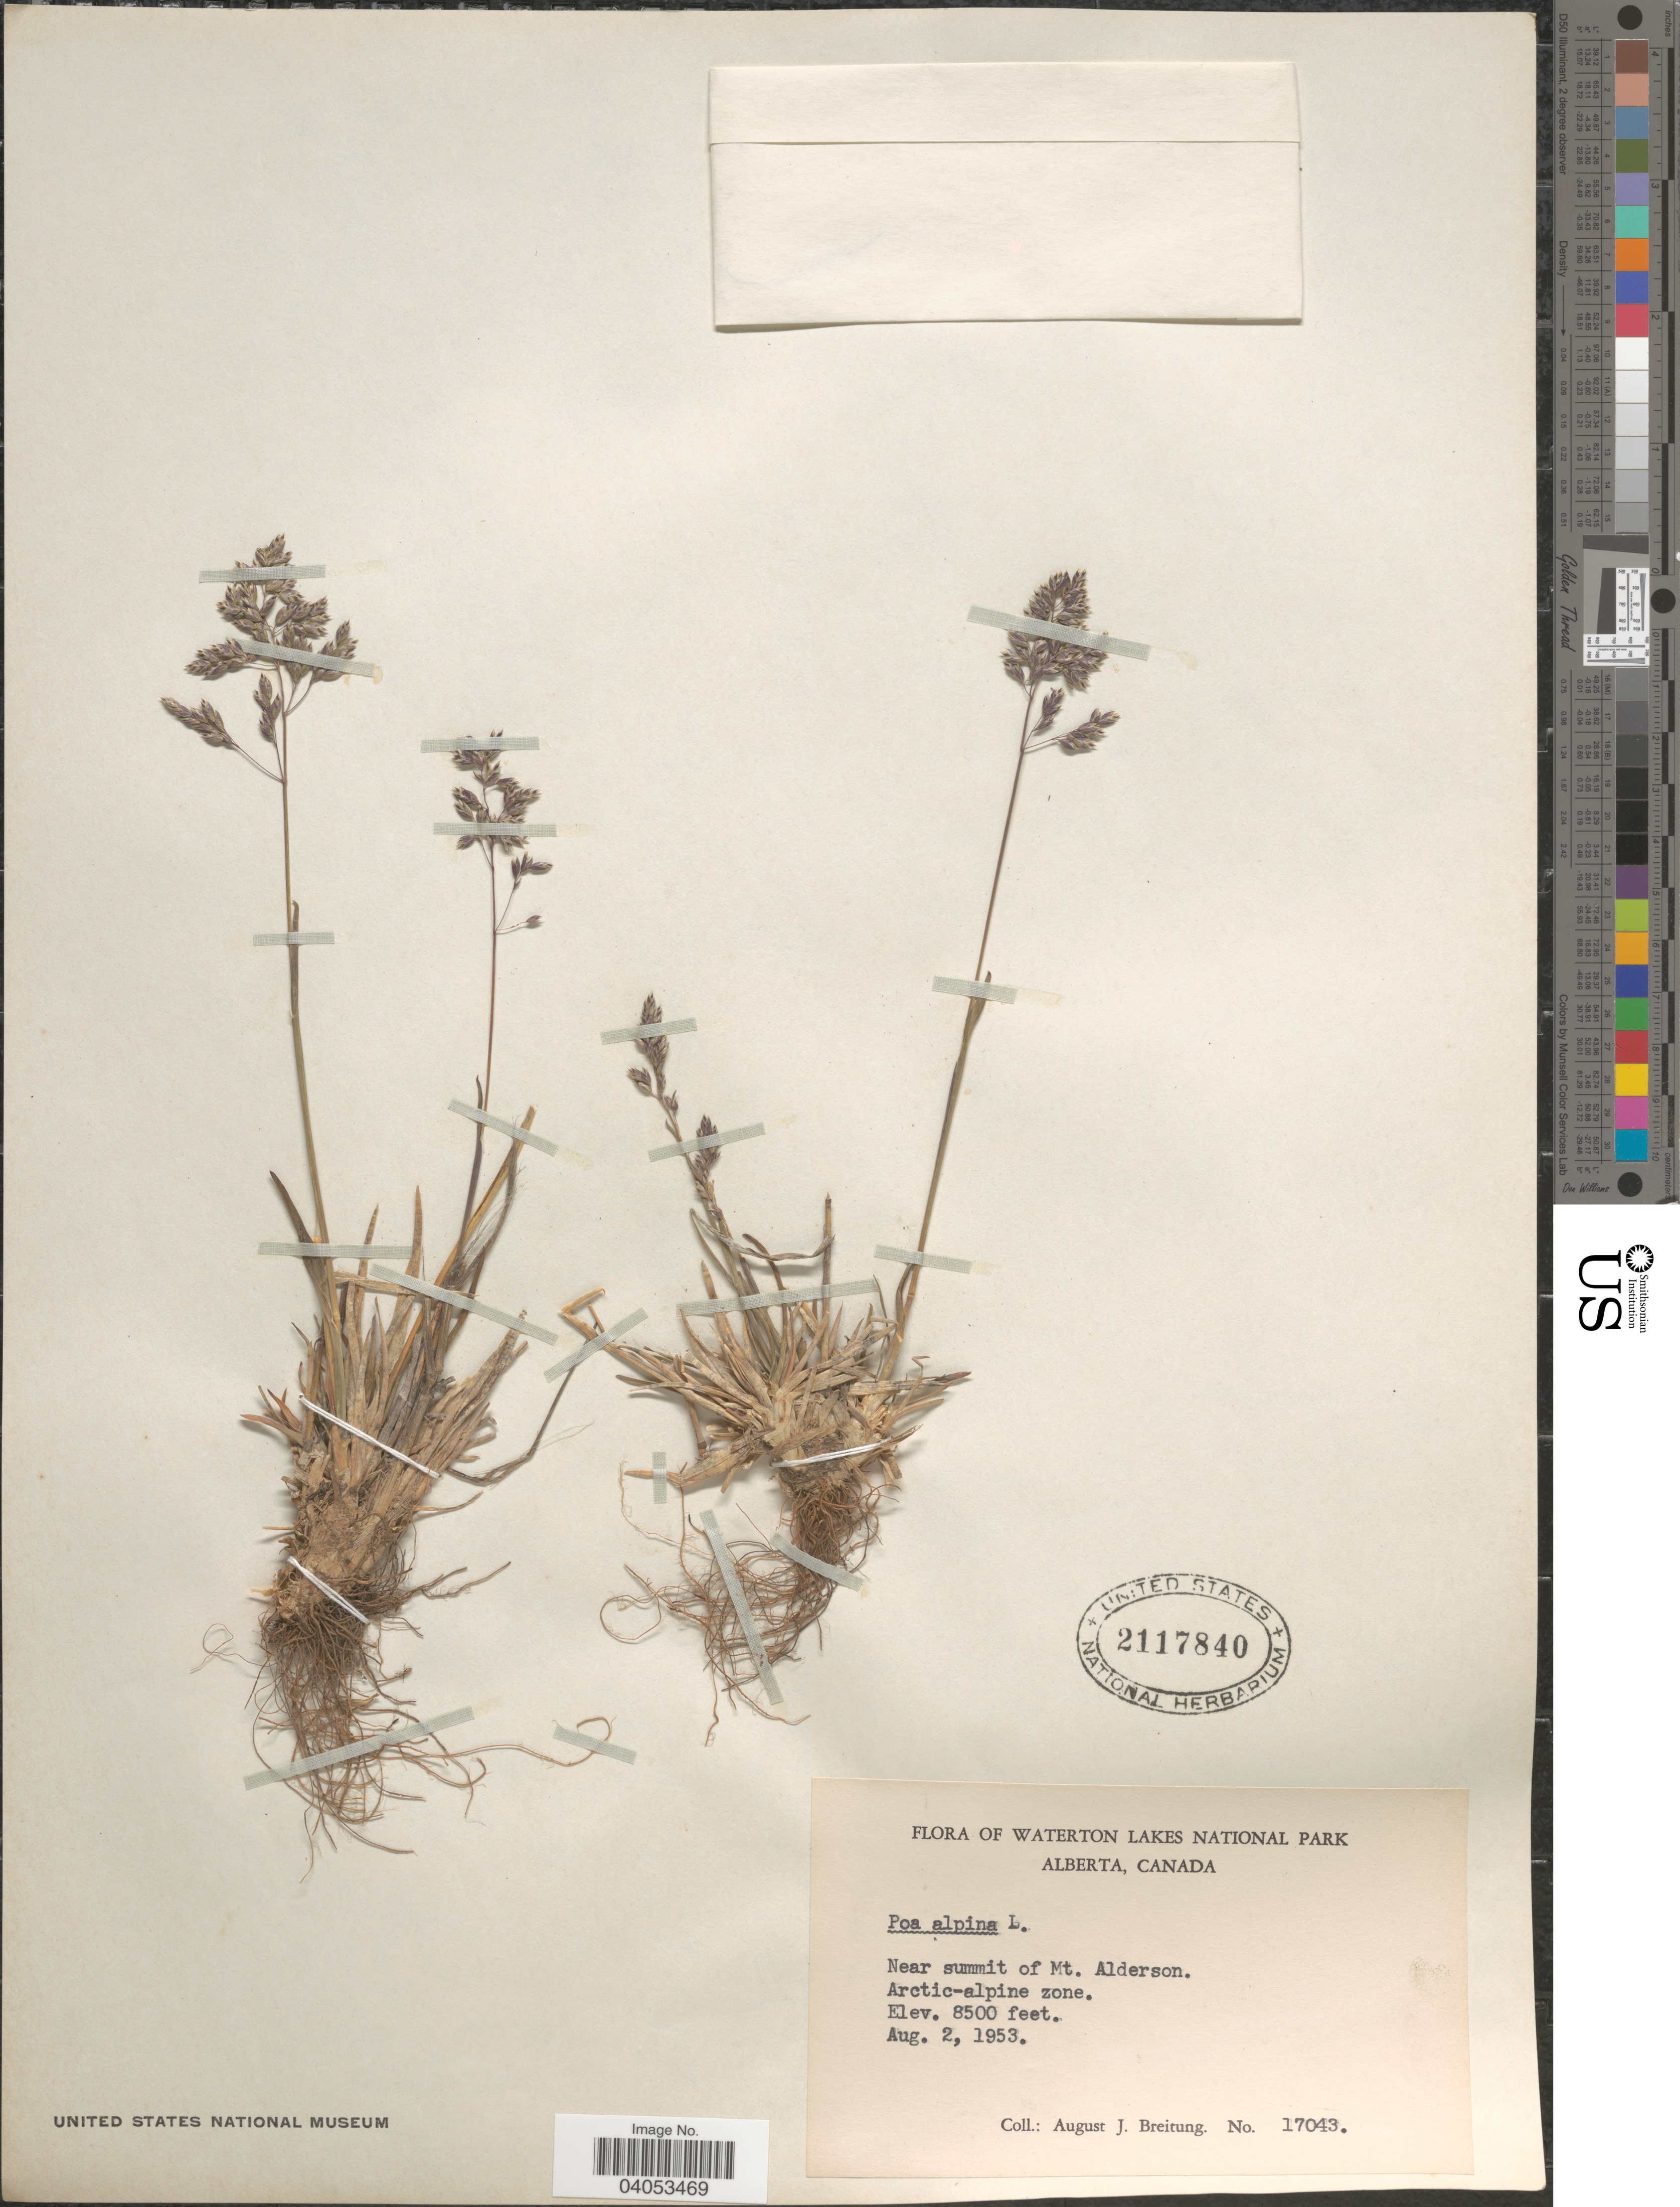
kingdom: Plantae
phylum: Tracheophyta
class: Liliopsida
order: Poales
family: Poaceae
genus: Poa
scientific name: Poa alpina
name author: L.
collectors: A. Breitung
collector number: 17043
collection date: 1953-08-02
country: Canada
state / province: Alberta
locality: Waterton Lakes National Park. Near summit of Mt. Alderson. Arctic-alpine zone.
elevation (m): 2591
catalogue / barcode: US 2117840